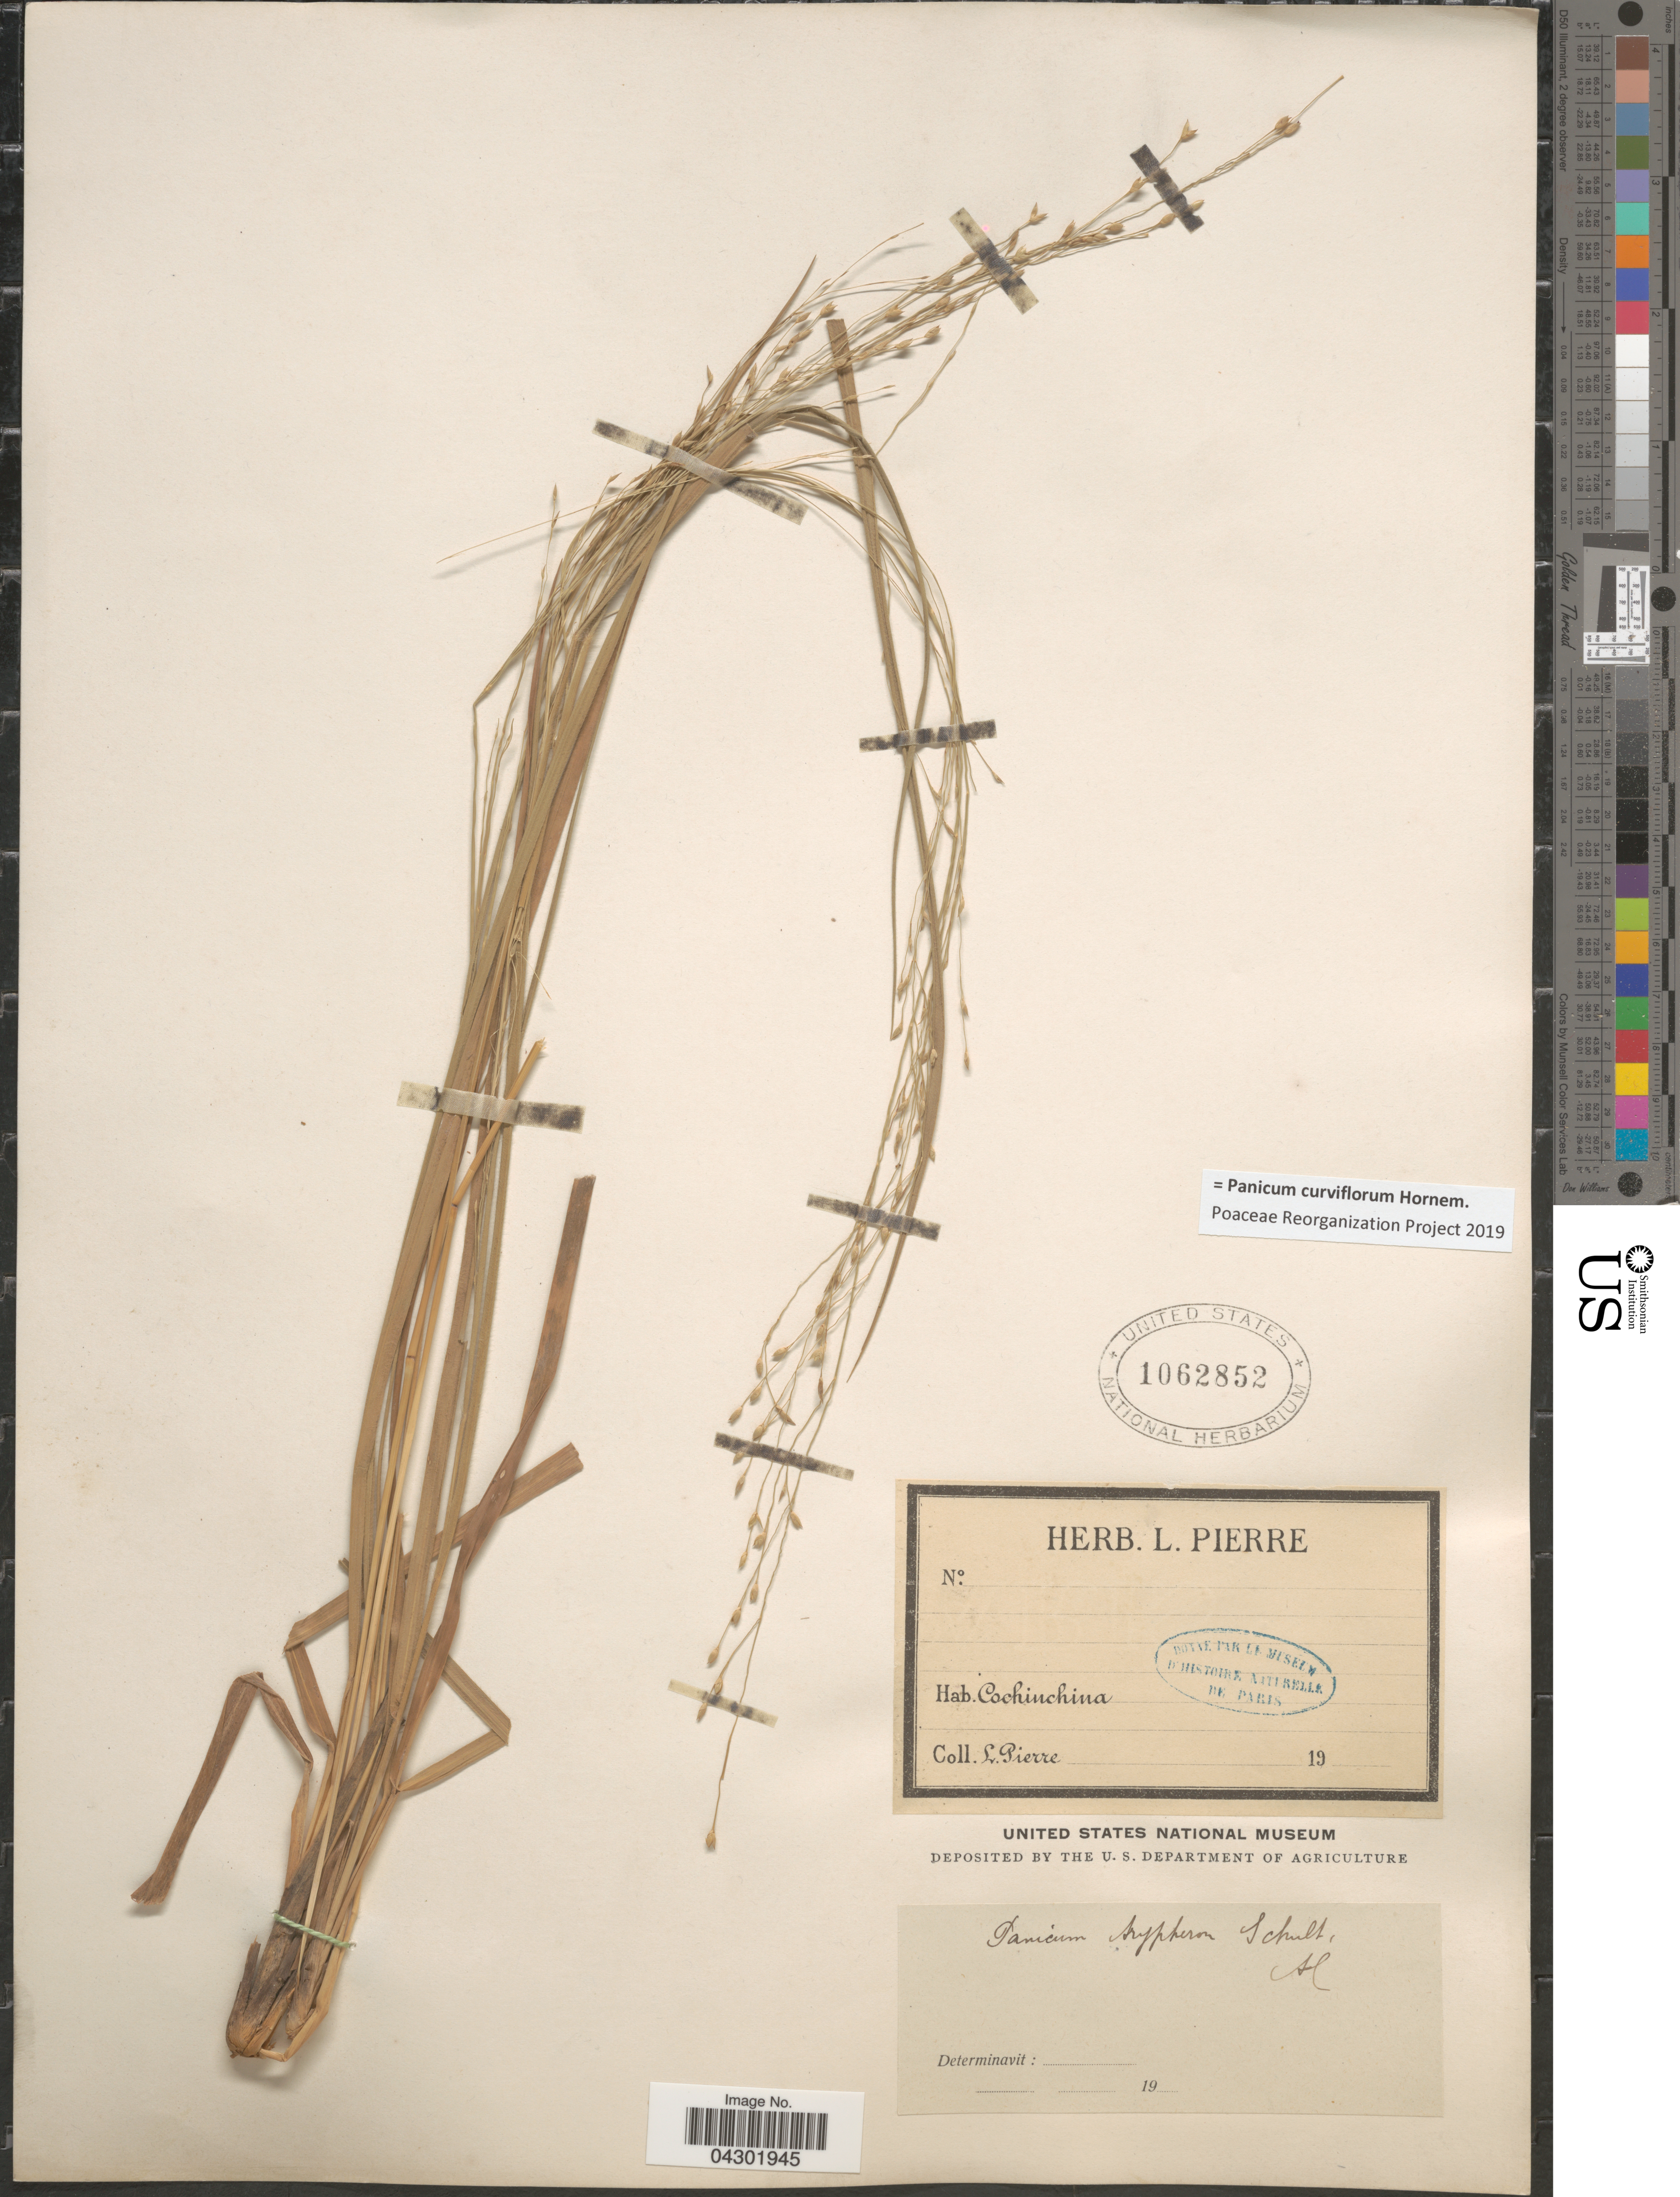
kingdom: Plantae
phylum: Tracheophyta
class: Liliopsida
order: Poales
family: Poaceae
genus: Panicum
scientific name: Panicum curviflorum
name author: Hornem.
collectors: L. Pierre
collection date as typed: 19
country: Vietnam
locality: Cochinchina.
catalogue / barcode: US 1062852